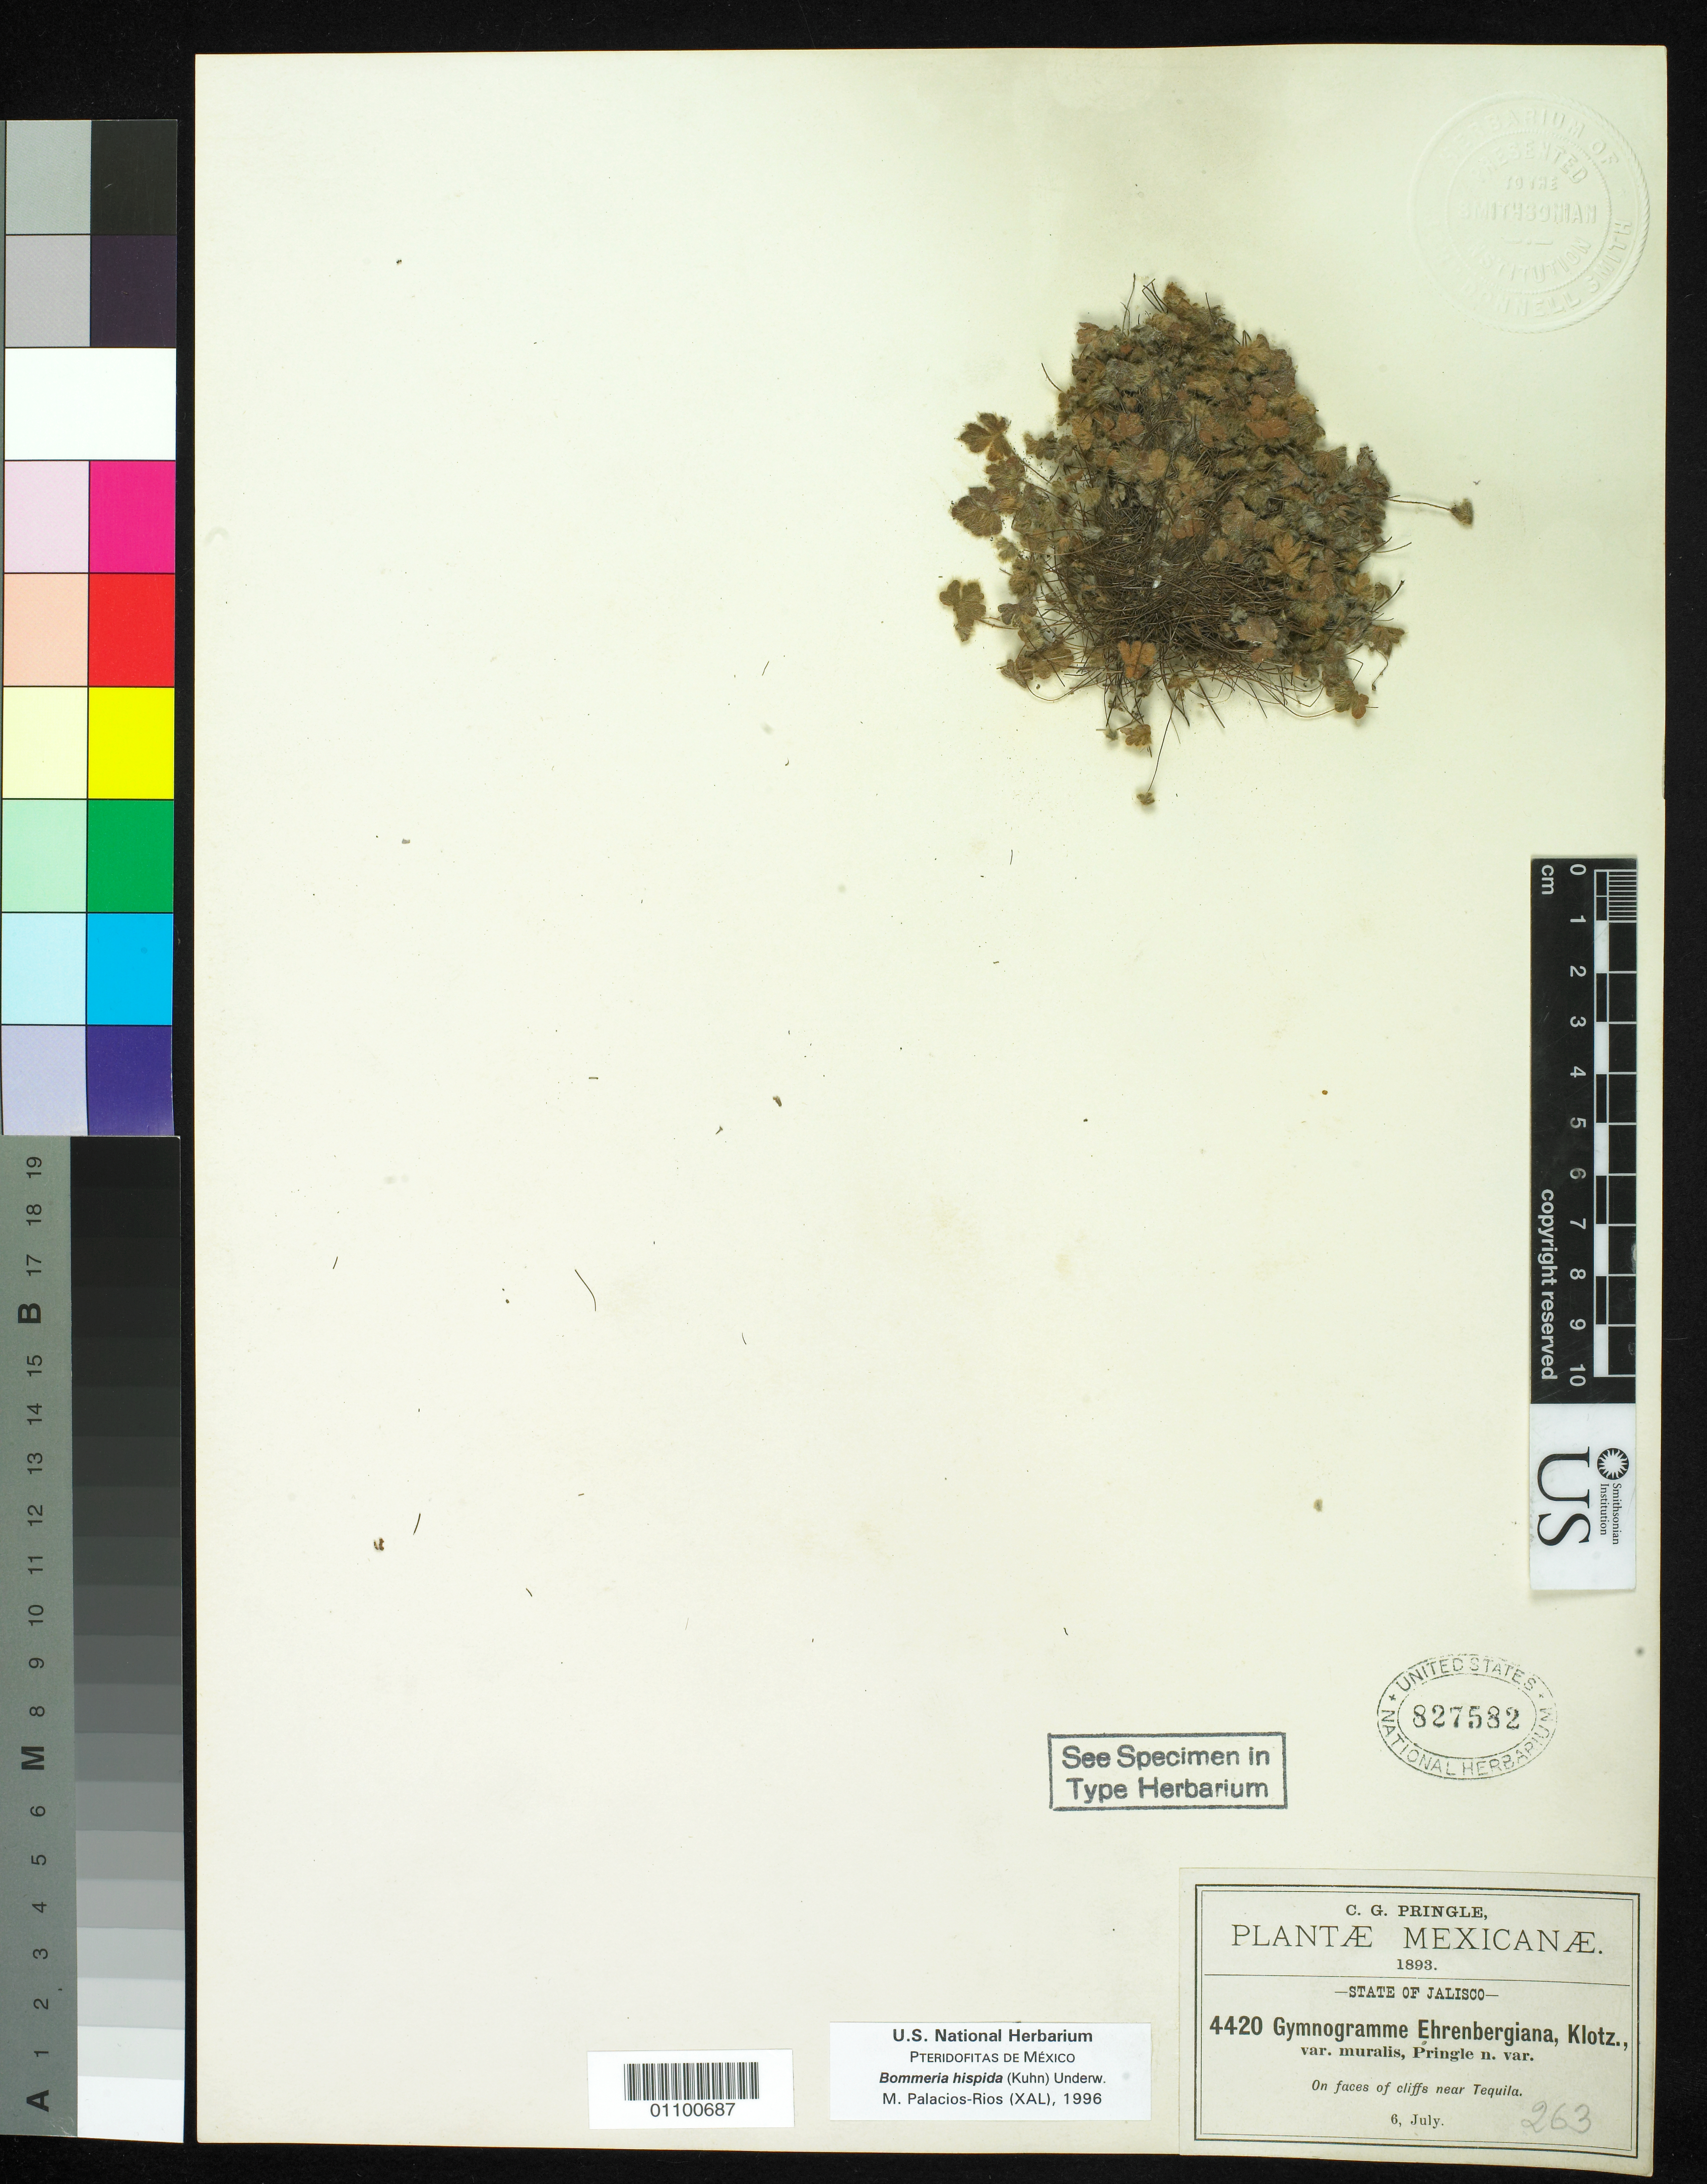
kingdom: Plantae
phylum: Tracheophyta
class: Polypodiopsida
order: Polypodiales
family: Pteridaceae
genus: Gymnogramma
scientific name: Gymnogramma ehrinbergiana var. muralis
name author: Pringle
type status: Isotype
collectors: C. G. Pringle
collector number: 4420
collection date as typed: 06 Jul 1893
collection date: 1893-07-06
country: Mexico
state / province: Jalisco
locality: Near Tequilla.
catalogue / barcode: US 827582